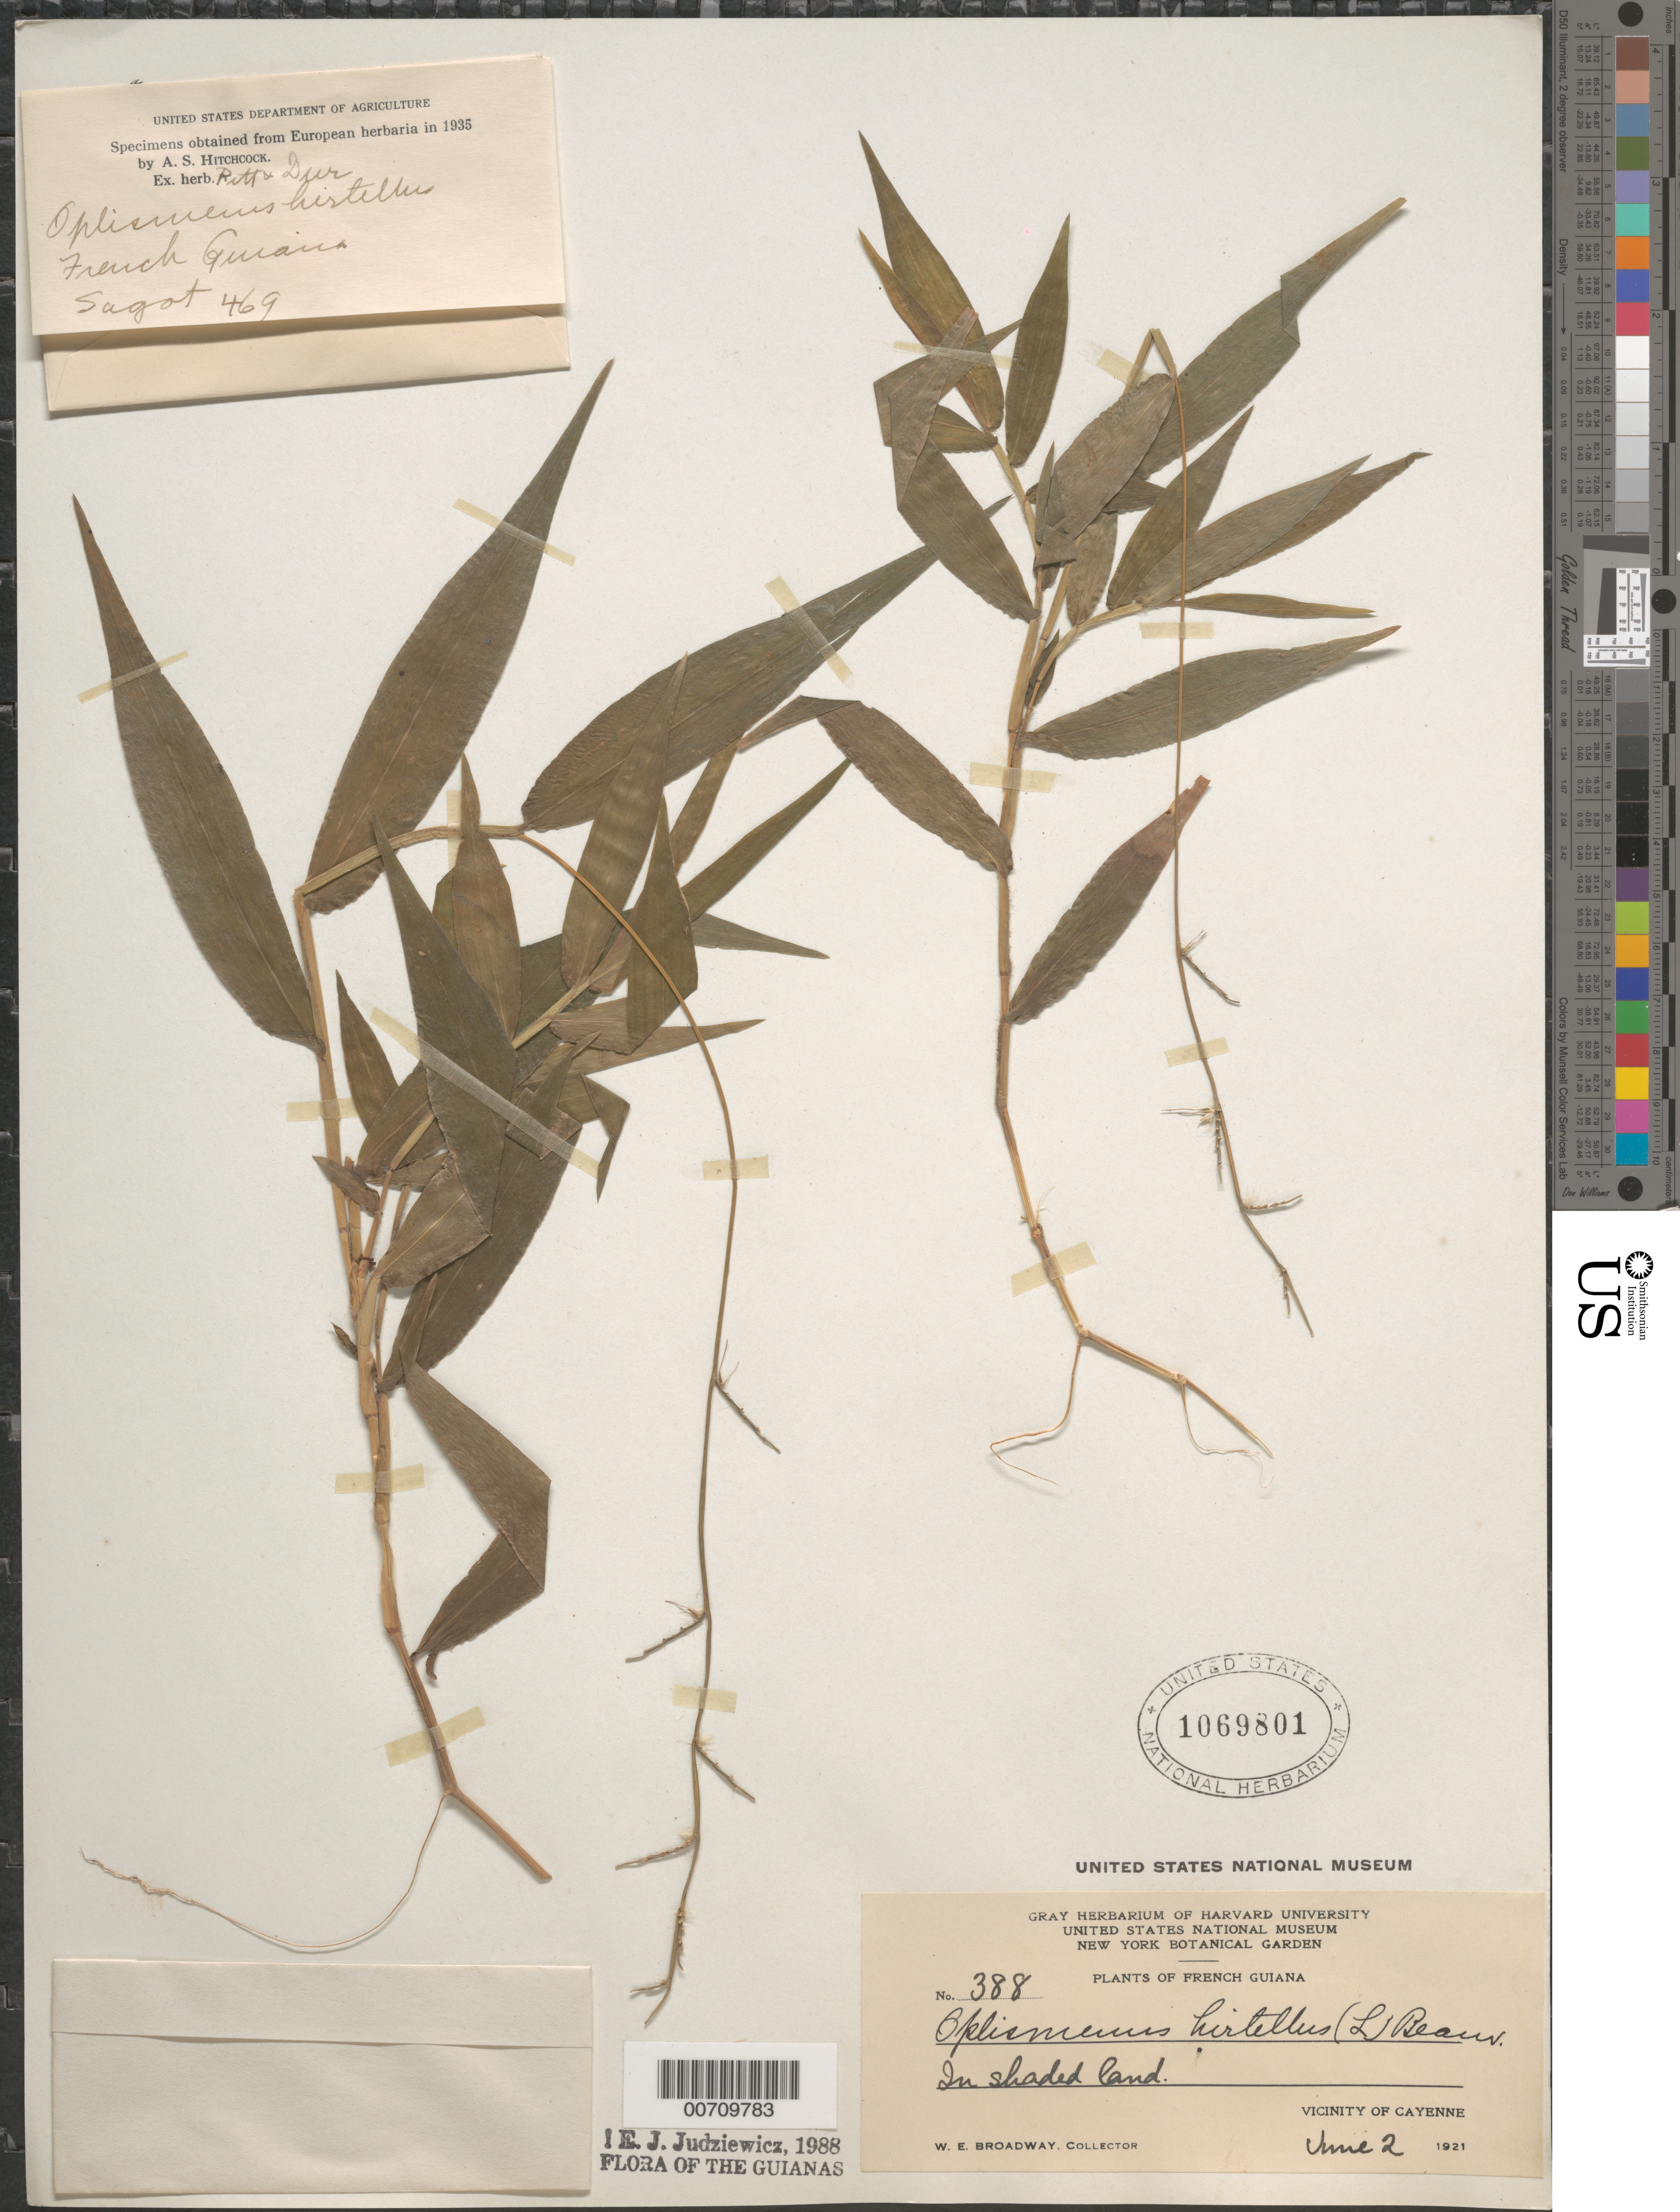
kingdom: Plantae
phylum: Tracheophyta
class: Liliopsida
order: Poales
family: Poaceae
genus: Oplismenus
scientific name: Oplismenus hirtellus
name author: (L.) P. Beauv.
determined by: Judziewicz, E. J.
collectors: W. E. Broadway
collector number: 388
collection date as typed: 2-Jun-21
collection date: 1921-06-02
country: French Guiana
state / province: Cayenne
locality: Cayenne, vic.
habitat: In shaded land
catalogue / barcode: US 1069801